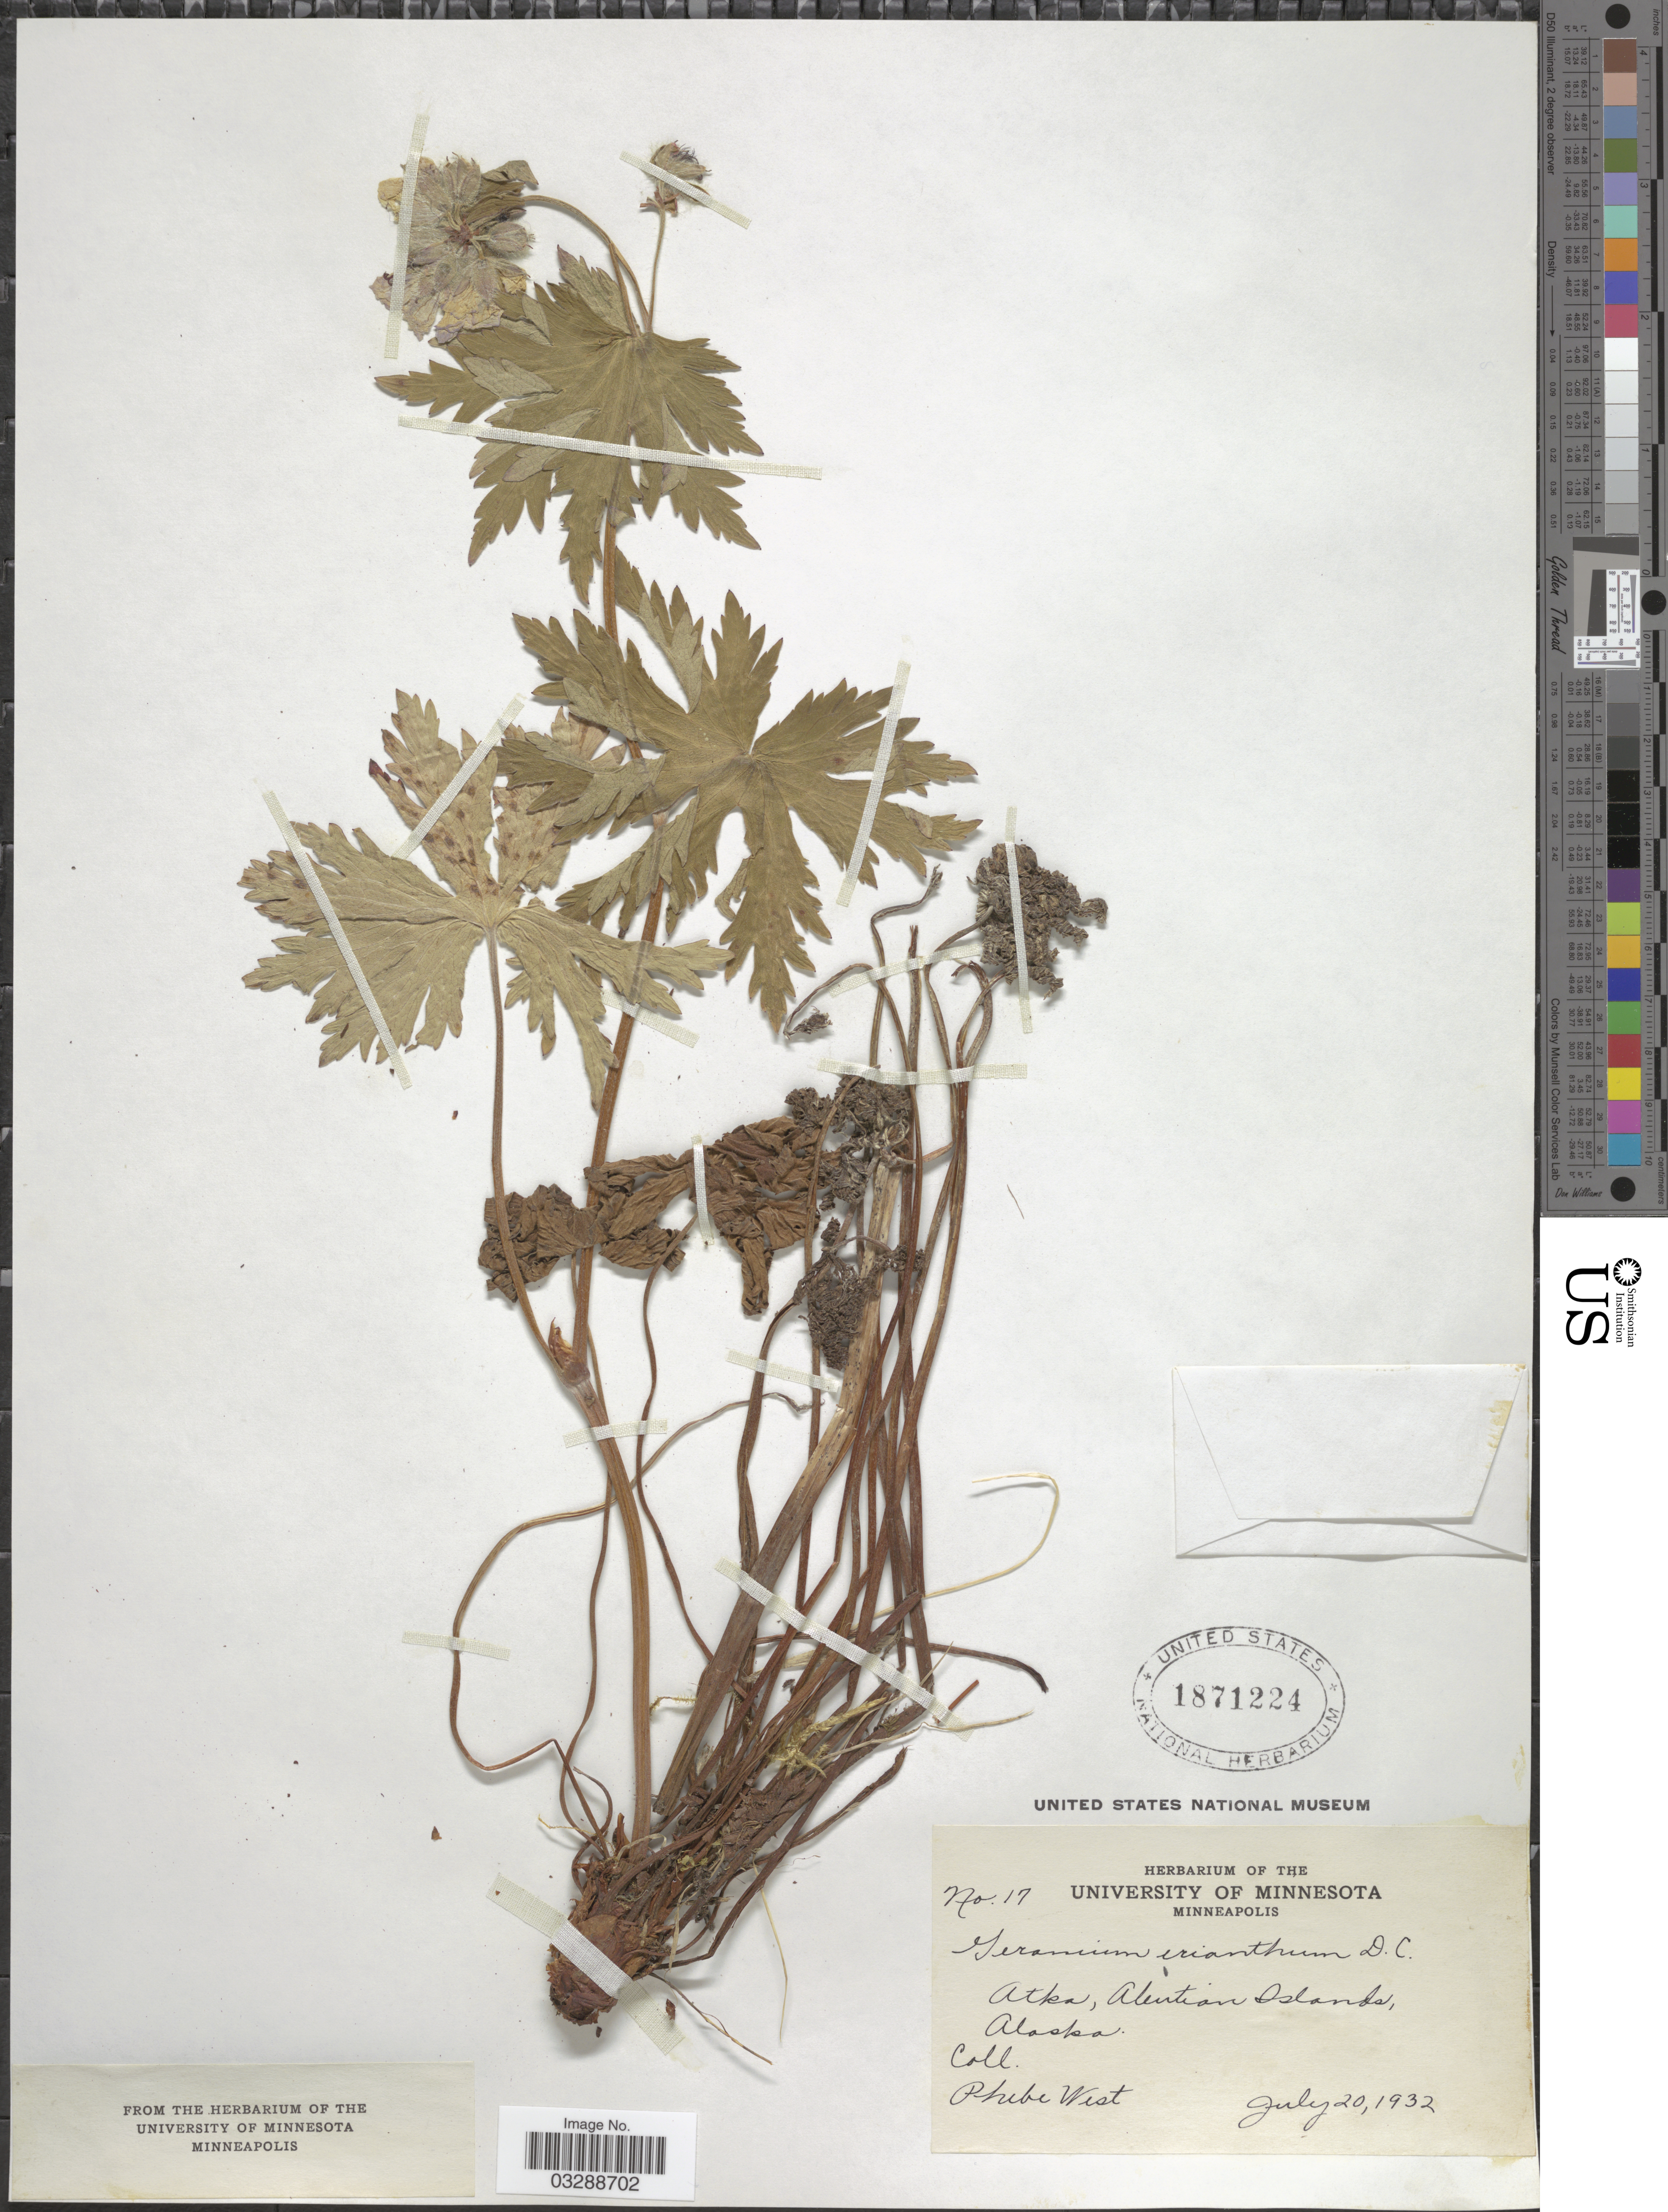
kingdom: Plantae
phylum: Tracheophyta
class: Magnoliopsida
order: Geraniales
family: Geraniaceae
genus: Geranium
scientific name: Geranium erianthum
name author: DC.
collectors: P. West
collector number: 17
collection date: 1932-07-20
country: United States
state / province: Alaska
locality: Atka, Alentian Islands.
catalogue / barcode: US 1871224